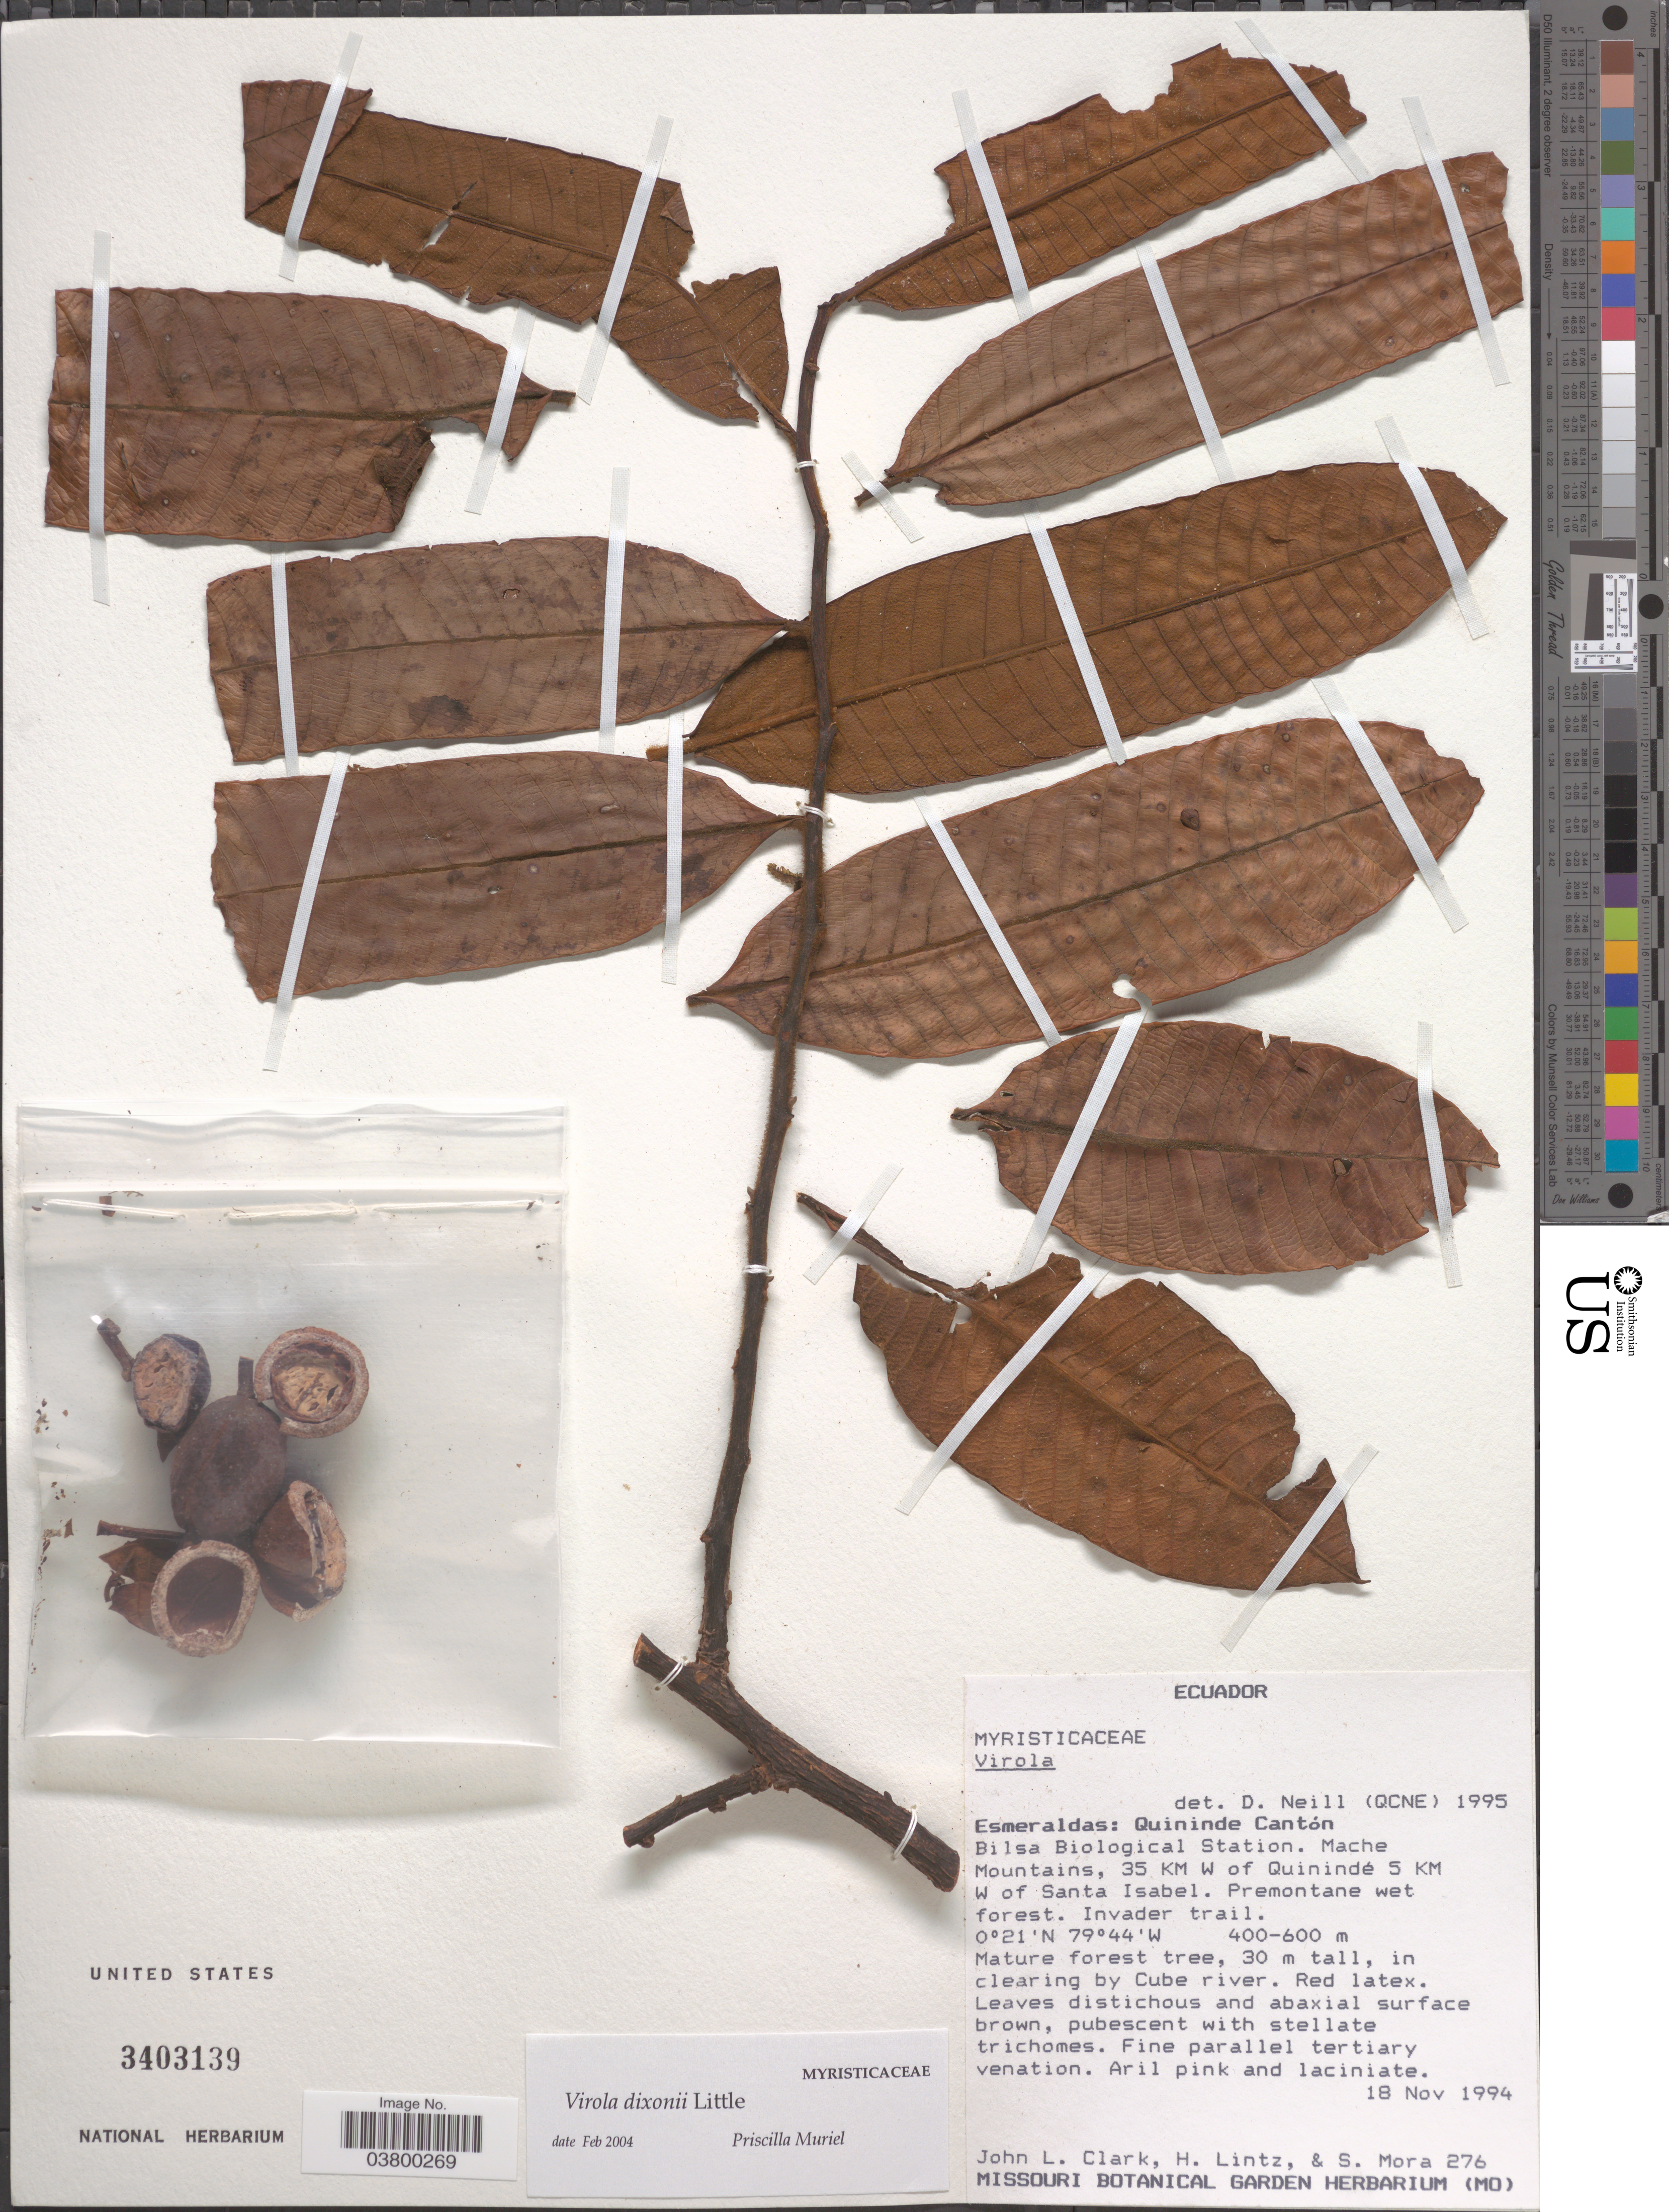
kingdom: Plantae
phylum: Tracheophyta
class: Magnoliopsida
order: Magnoliales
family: Myristicaceae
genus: Virola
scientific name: Virola dixonii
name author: Little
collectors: J. L. Clark, H. Lintz & S. Mora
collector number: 276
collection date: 1994-11-18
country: Ecuador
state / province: Esmeraldas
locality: Quininde Cantóon. Bilsa Biological Station. Mache Mountains, 35 Km W of Quinindé 5 Km W of Santa Isabel. Invader trail.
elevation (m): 400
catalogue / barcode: US 3403139